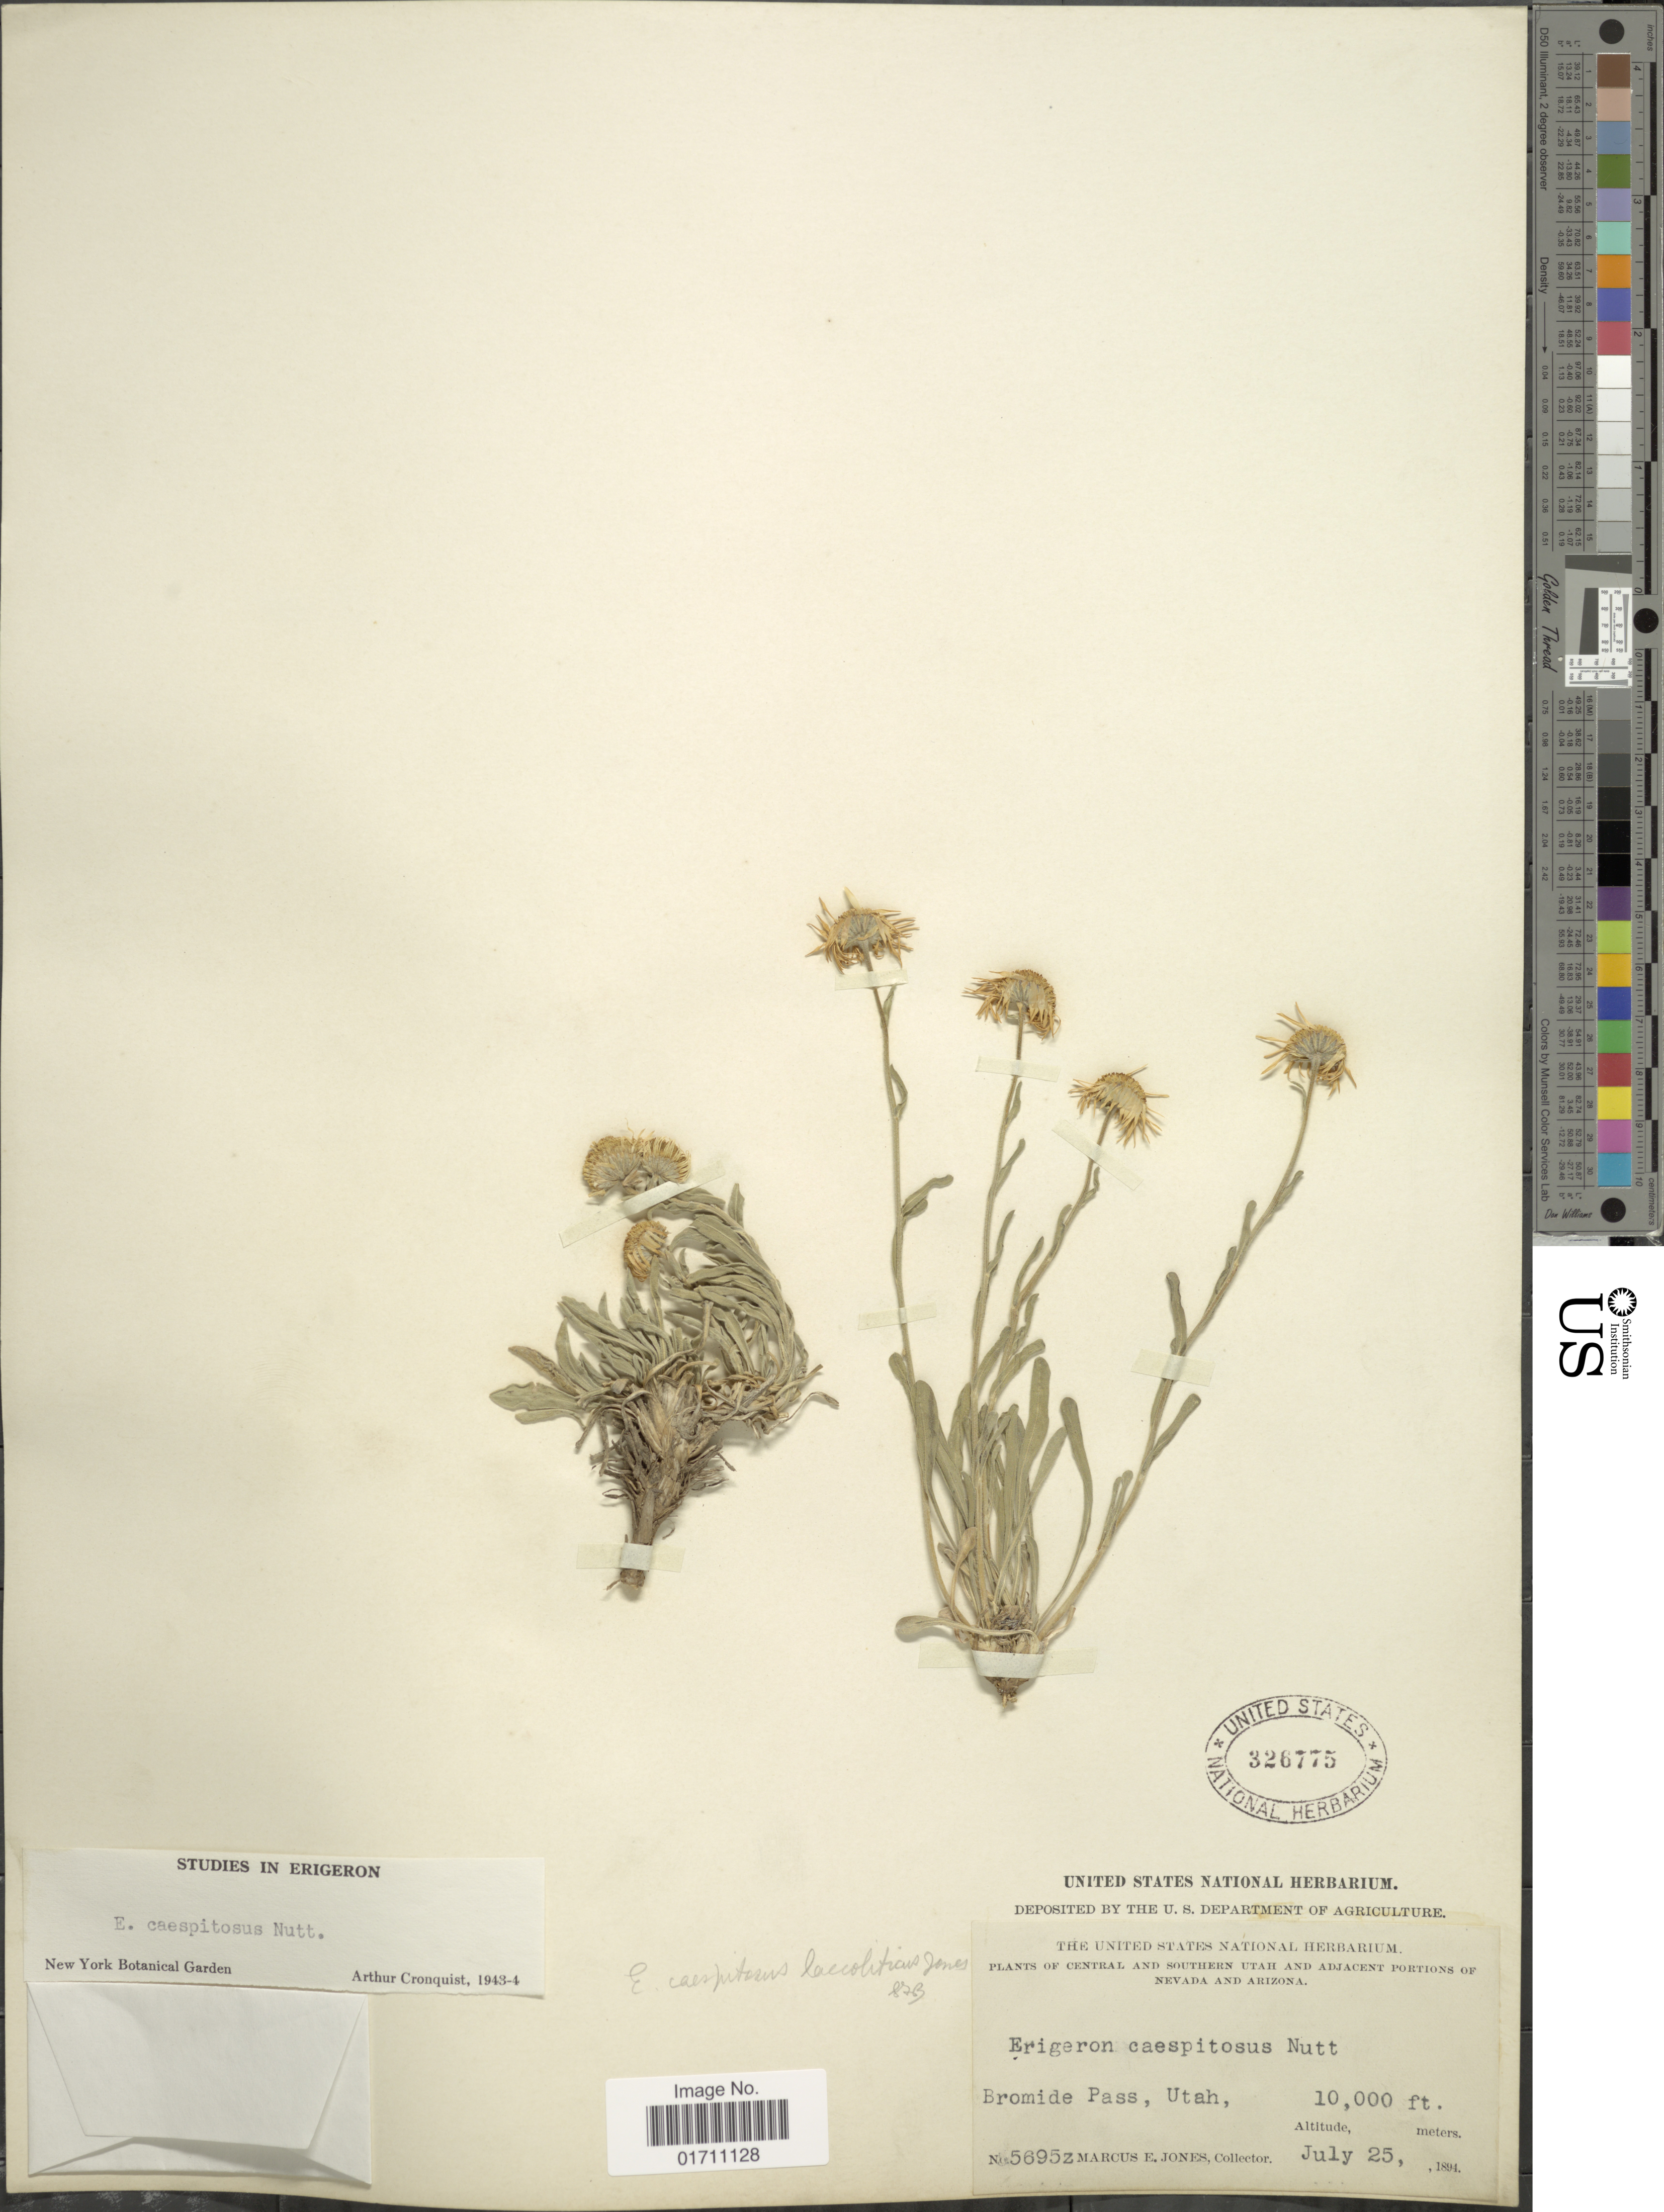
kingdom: Plantae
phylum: Tracheophyta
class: Magnoliopsida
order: Asterales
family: Asteraceae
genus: Erigeron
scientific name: Erigeron caespitosus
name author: Nutt.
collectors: M. E. Jones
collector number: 5695z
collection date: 1894-07-25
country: United States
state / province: Utah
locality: Central and Southern Utah and Adjacent portions of Nevada and Arizona, Bromide Pass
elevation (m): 3048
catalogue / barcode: US 326775